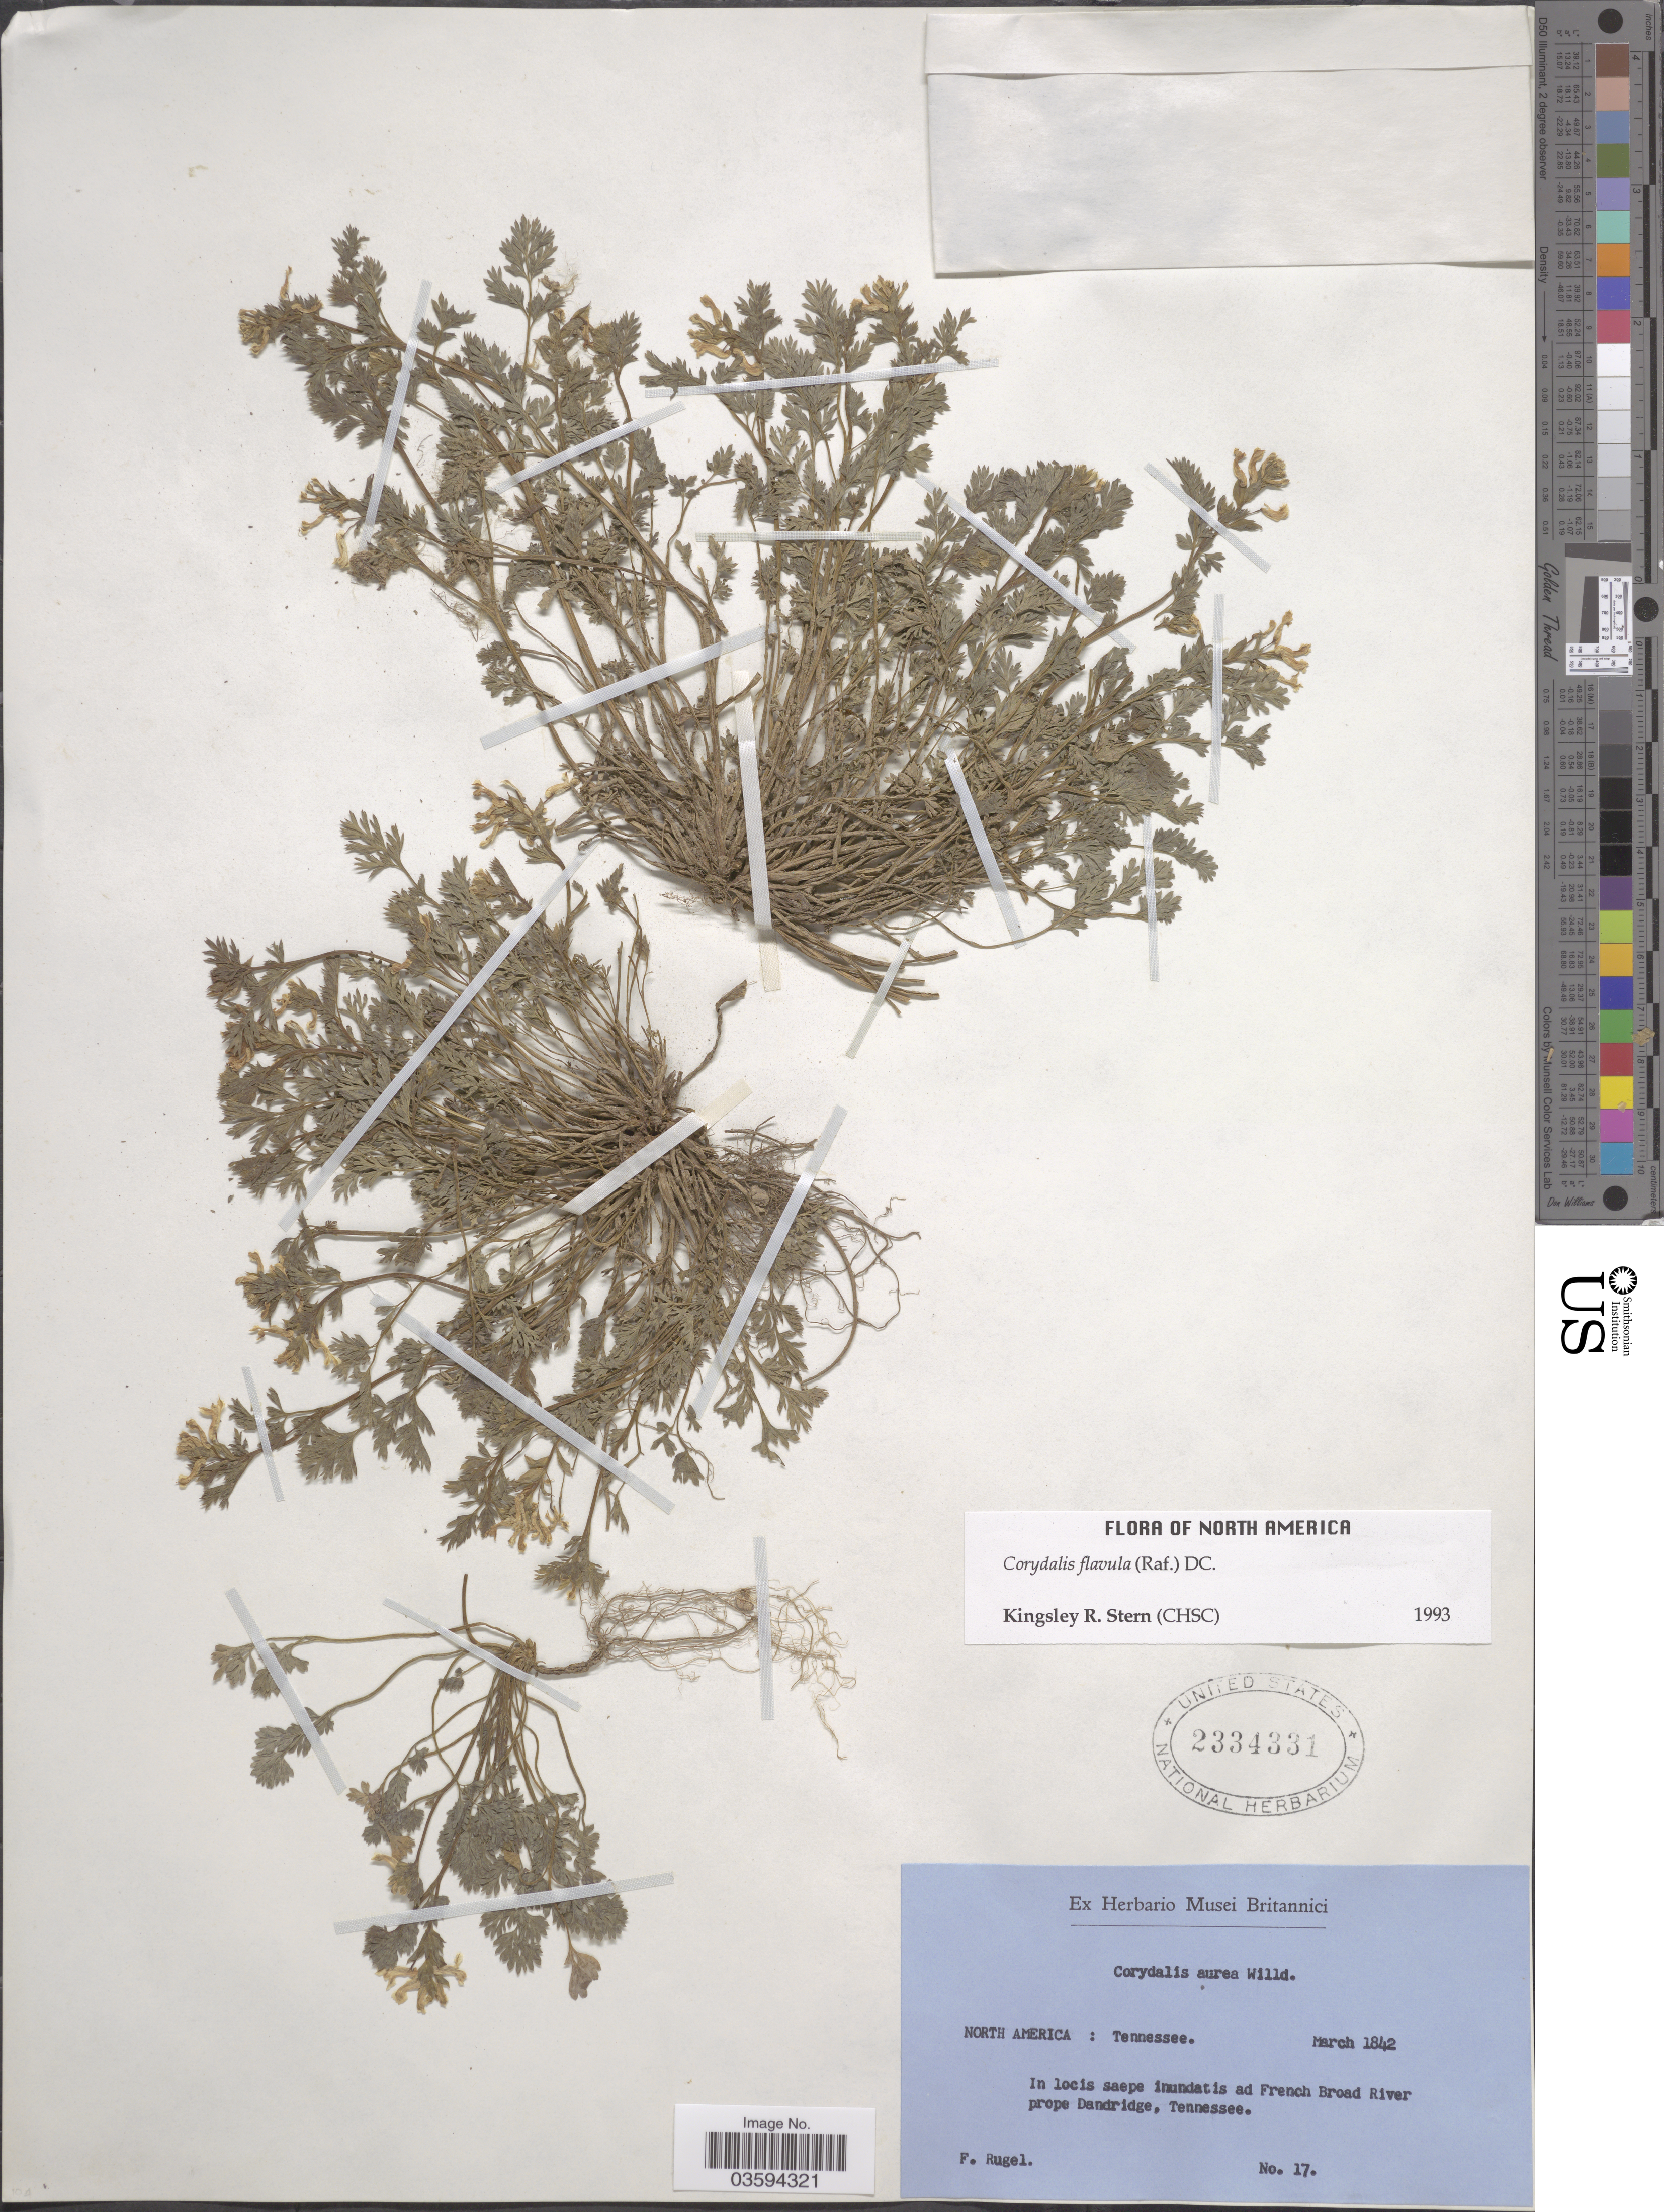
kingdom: Plantae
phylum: Tracheophyta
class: Magnoliopsida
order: Ranunculales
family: Papaveraceae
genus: Corydalis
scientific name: Corydalis flavula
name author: (Raf.) DC.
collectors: F. Rugel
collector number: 17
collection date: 1842-03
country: United States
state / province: Tennessee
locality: In locis saepe inundatis ad French Broad River prope Dandridge.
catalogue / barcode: US 2334331